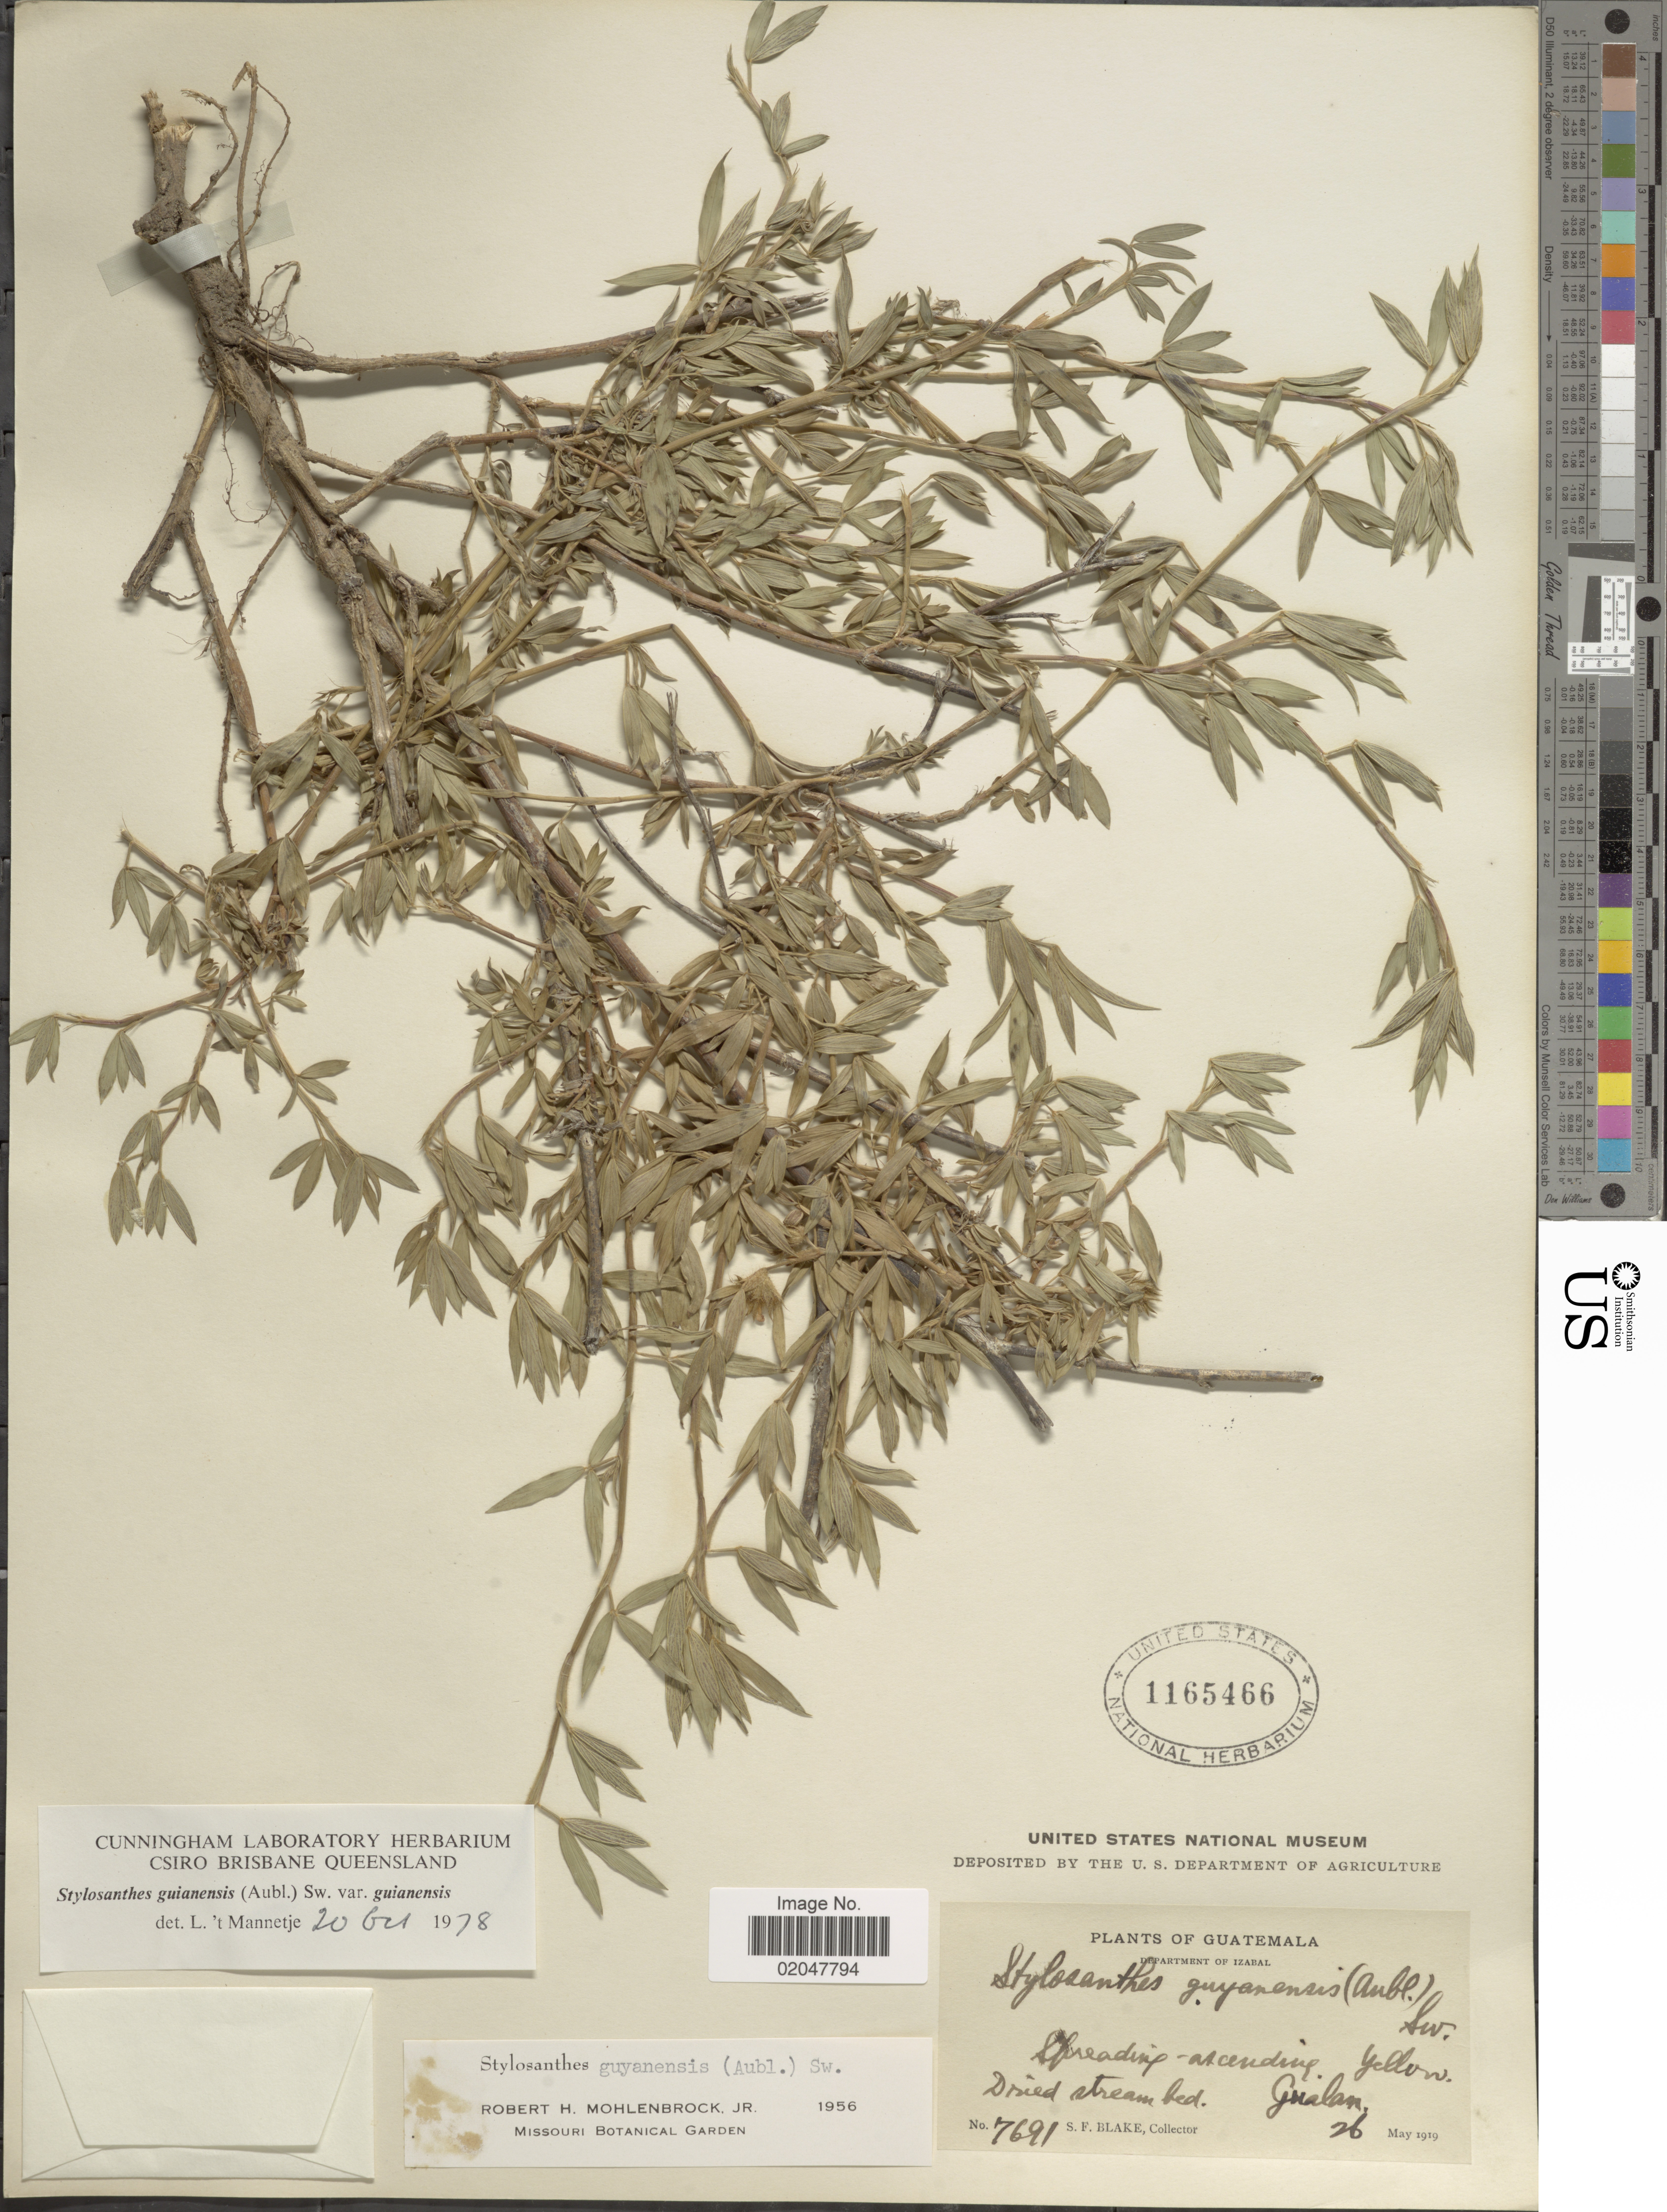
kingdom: Plantae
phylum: Tracheophyta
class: Magnoliopsida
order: Fabales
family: Fabaceae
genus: Stylosanthes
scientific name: Stylosanthes guianensis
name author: (Aubl.) Sw.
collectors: S. Blake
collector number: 7691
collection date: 1919-05-26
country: Guatemala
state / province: Izabal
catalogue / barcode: US 1165466